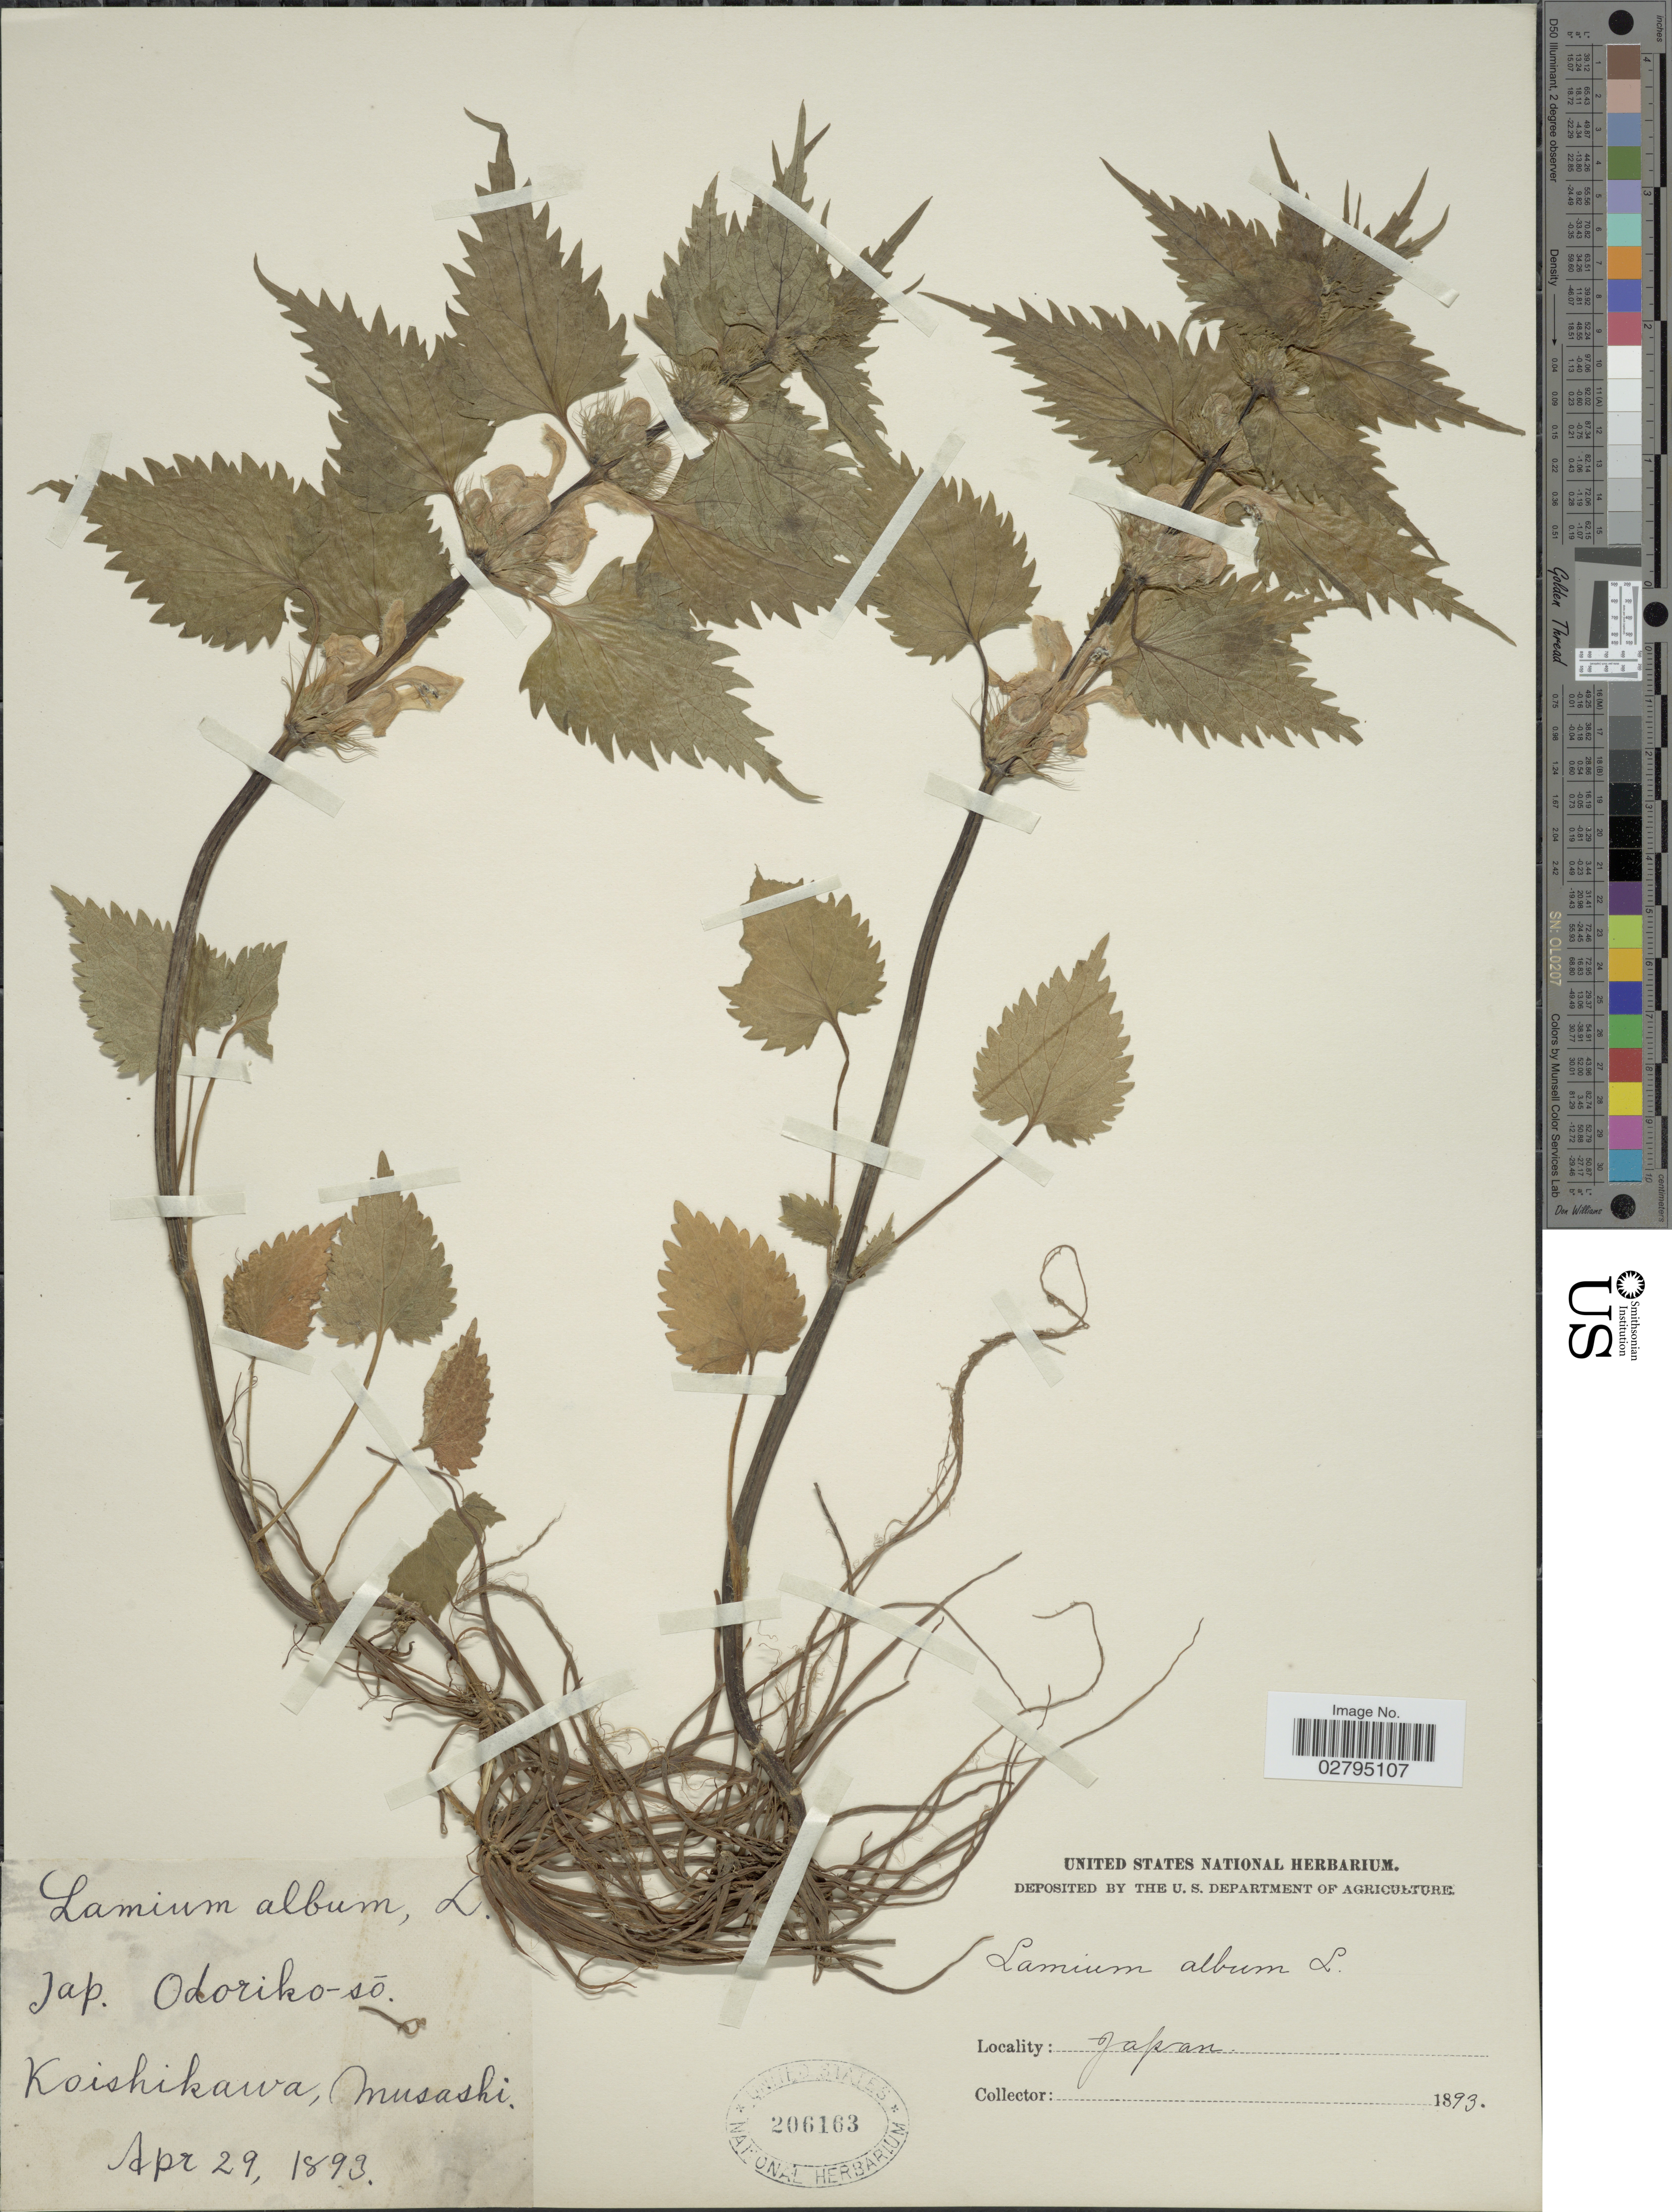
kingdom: Plantae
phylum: Tracheophyta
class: Magnoliopsida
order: Lamiales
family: Lamiaceae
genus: Lamium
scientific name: Lamium album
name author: L.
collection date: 1893-04-29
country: Japan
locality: Koishikawa, Musashi.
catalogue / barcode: US 206163